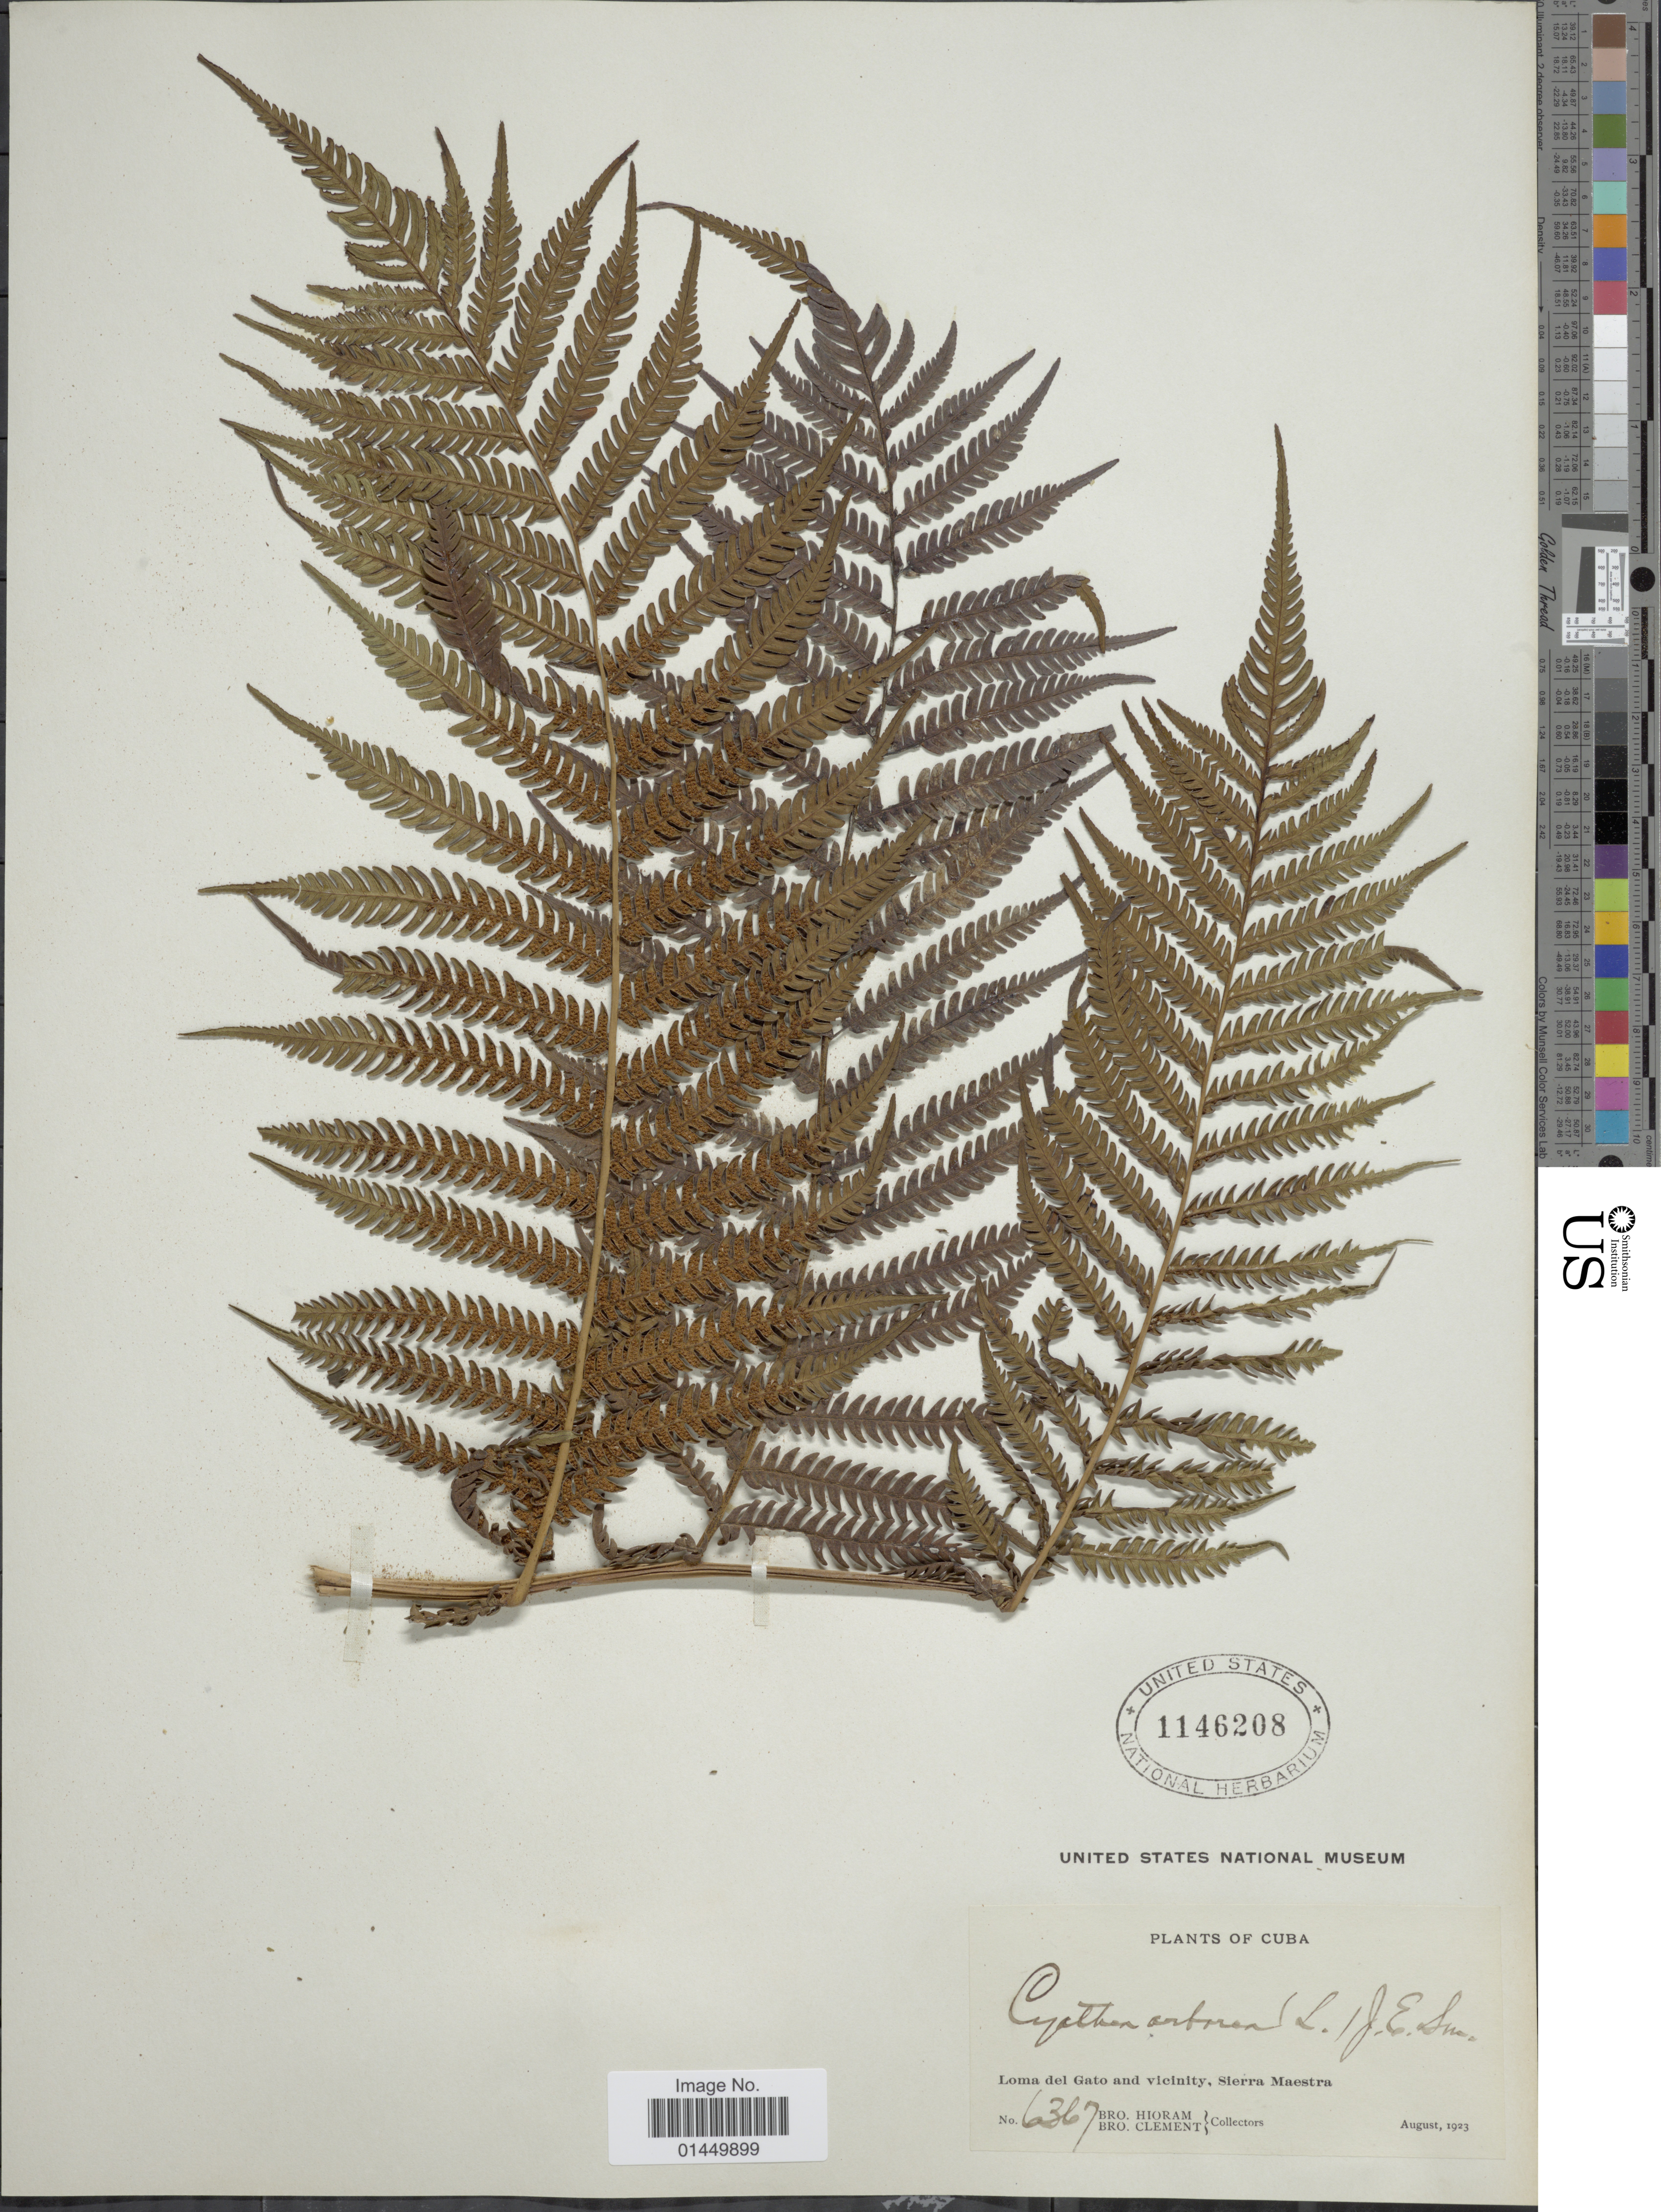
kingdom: Plantae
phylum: Tracheophyta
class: Polypodiopsida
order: Cyatheales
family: Cyatheaceae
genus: Cyathea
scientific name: Cyathea arborea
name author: (L.) Sm.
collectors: Bro. Hioram & B. Clement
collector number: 6367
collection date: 1923-08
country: Cuba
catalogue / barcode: US 1146208